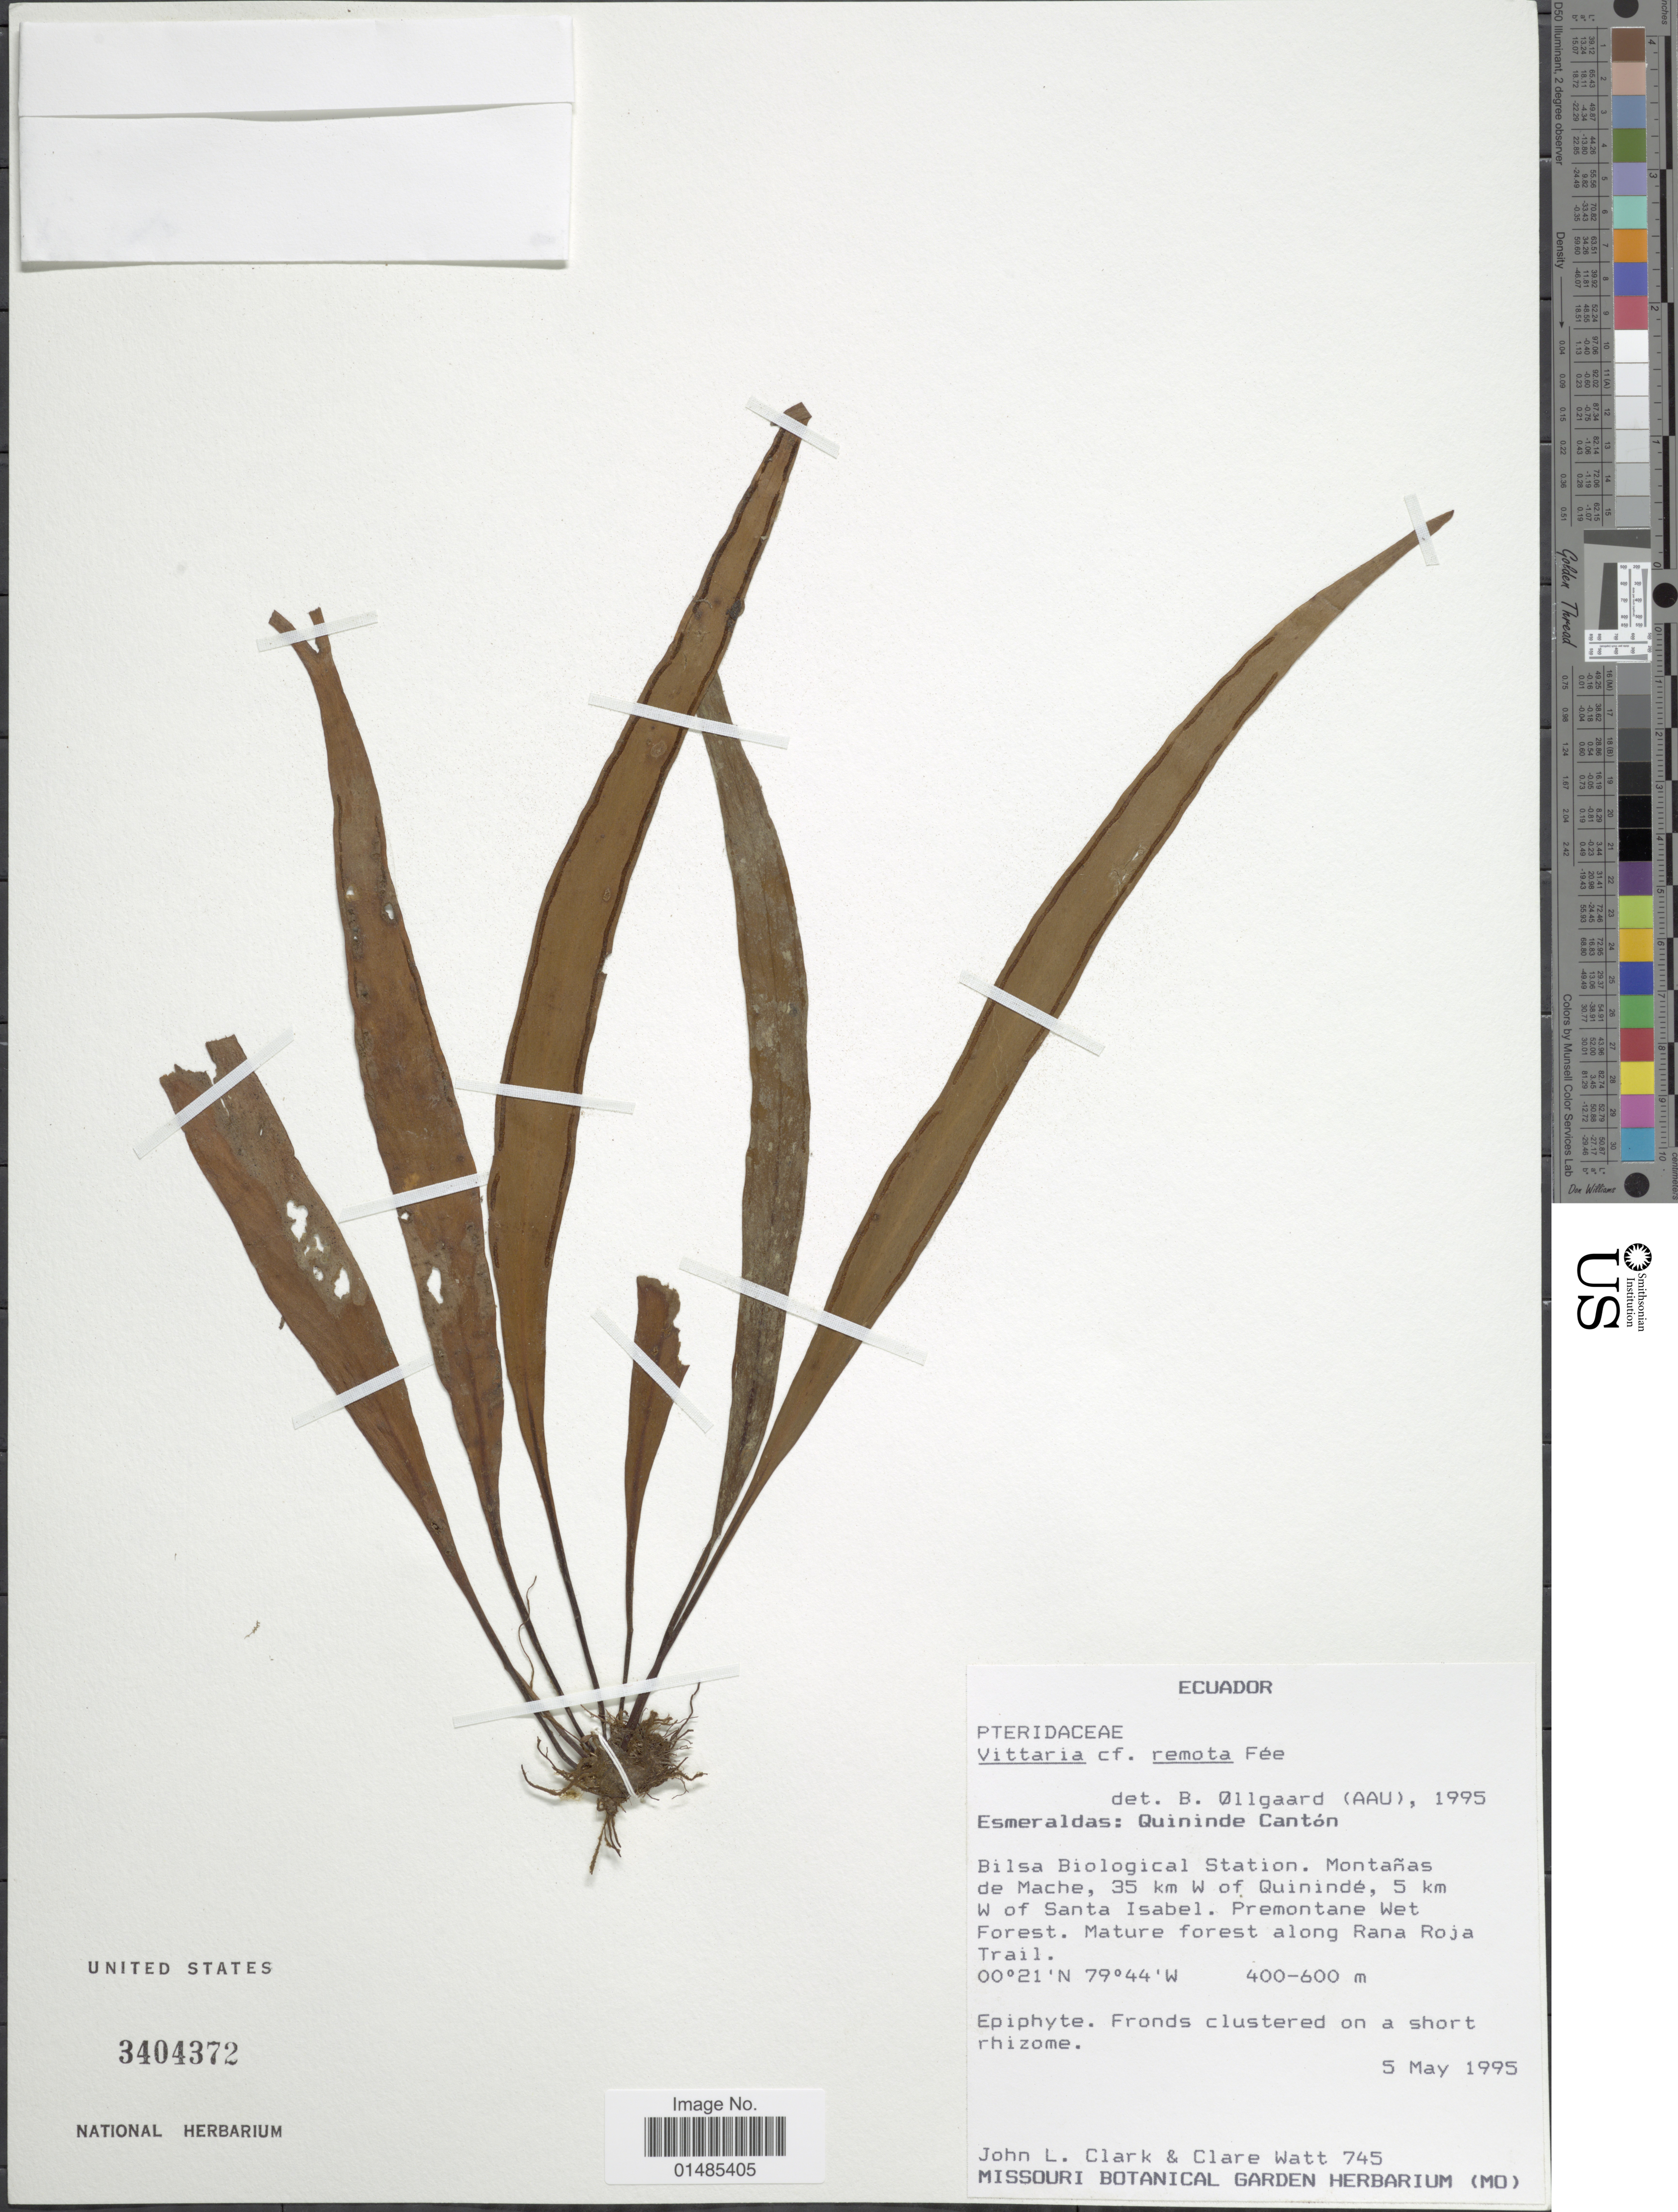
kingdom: Plantae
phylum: Tracheophyta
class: Polypodiopsida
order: Polypodiales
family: Pteridaceae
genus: Radiovittaria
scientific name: Radiovittaria remota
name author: (Fée) E.H. Crane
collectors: J. L. Clark & C. Watt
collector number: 745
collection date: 1995-05-05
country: Ecuador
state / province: Esmeraldas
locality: Quininde Cantón. Bilsa Biological Station. Montañas de Mache, 35 km W of Quinindé, 5 km W of Santa Isabel. Mature Forest along Rana Roja Trail.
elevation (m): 400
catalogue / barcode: US 3404372